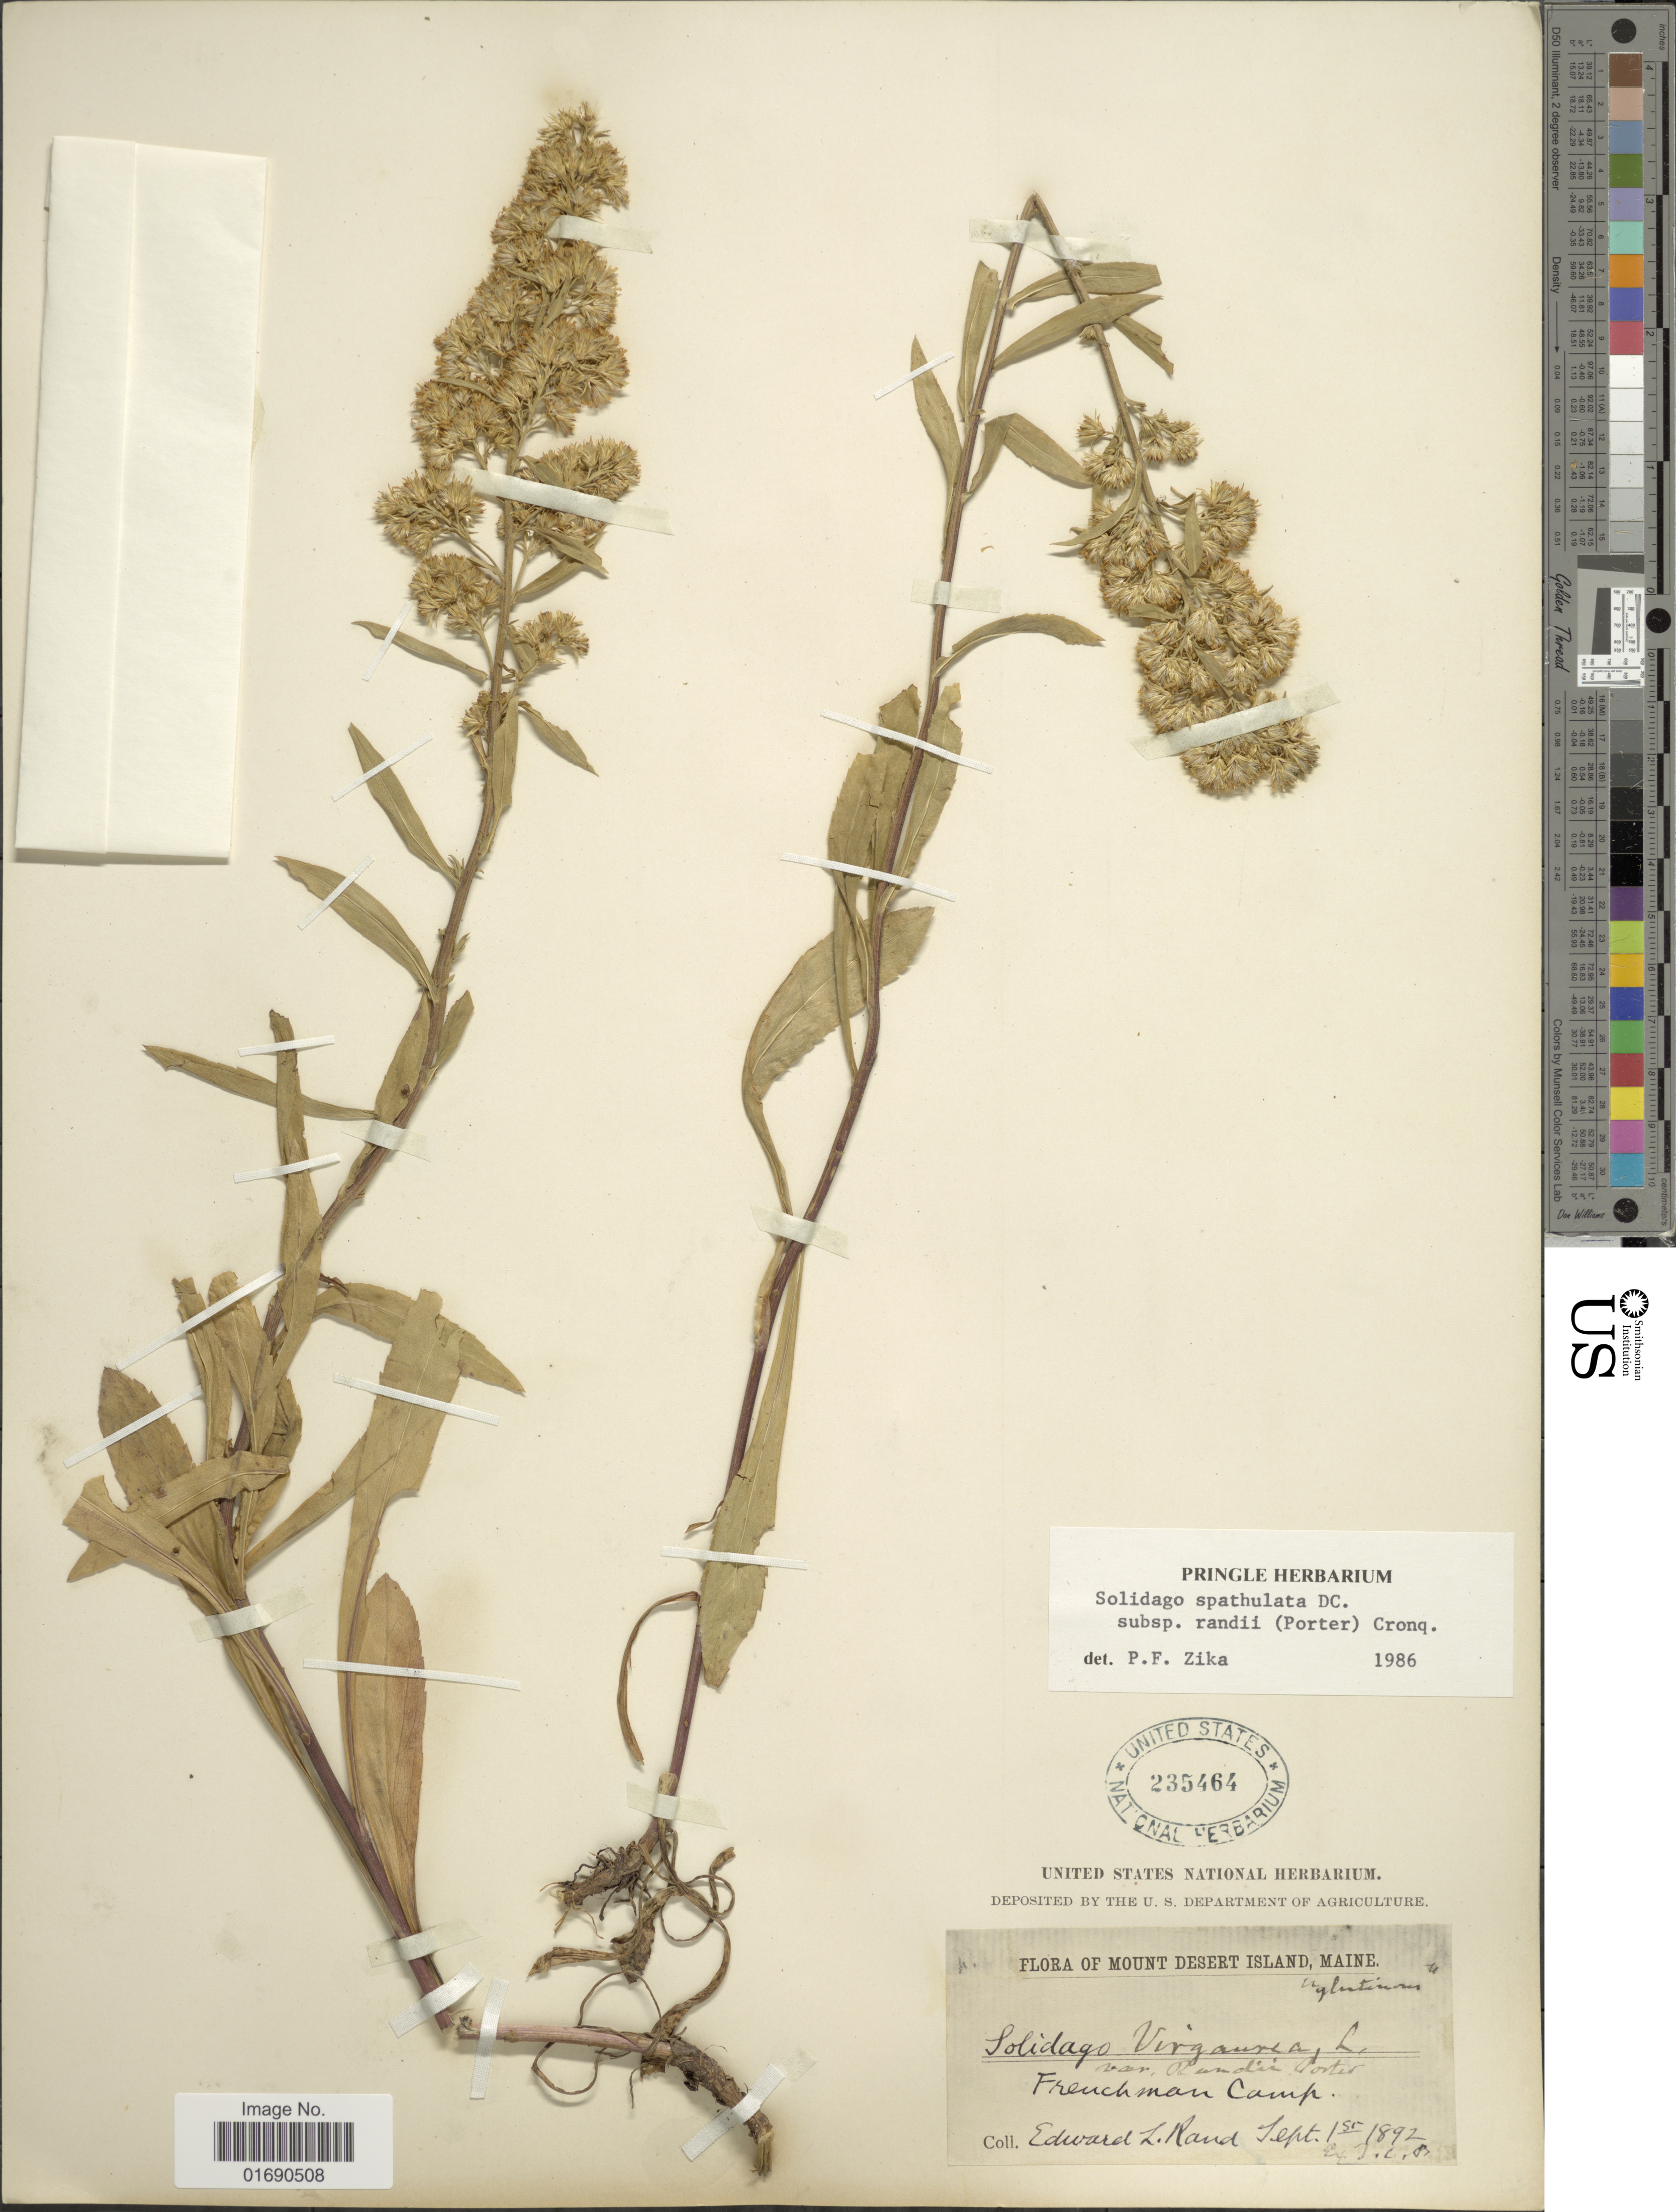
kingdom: Plantae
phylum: Tracheophyta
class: Magnoliopsida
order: Asterales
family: Asteraceae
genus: Solidago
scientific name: Solidago randii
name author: (Porter) Britton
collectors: E. Rand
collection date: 1892-09-15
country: United States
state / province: Maine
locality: Mount Desert island, Frenchman Camp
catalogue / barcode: US 235464